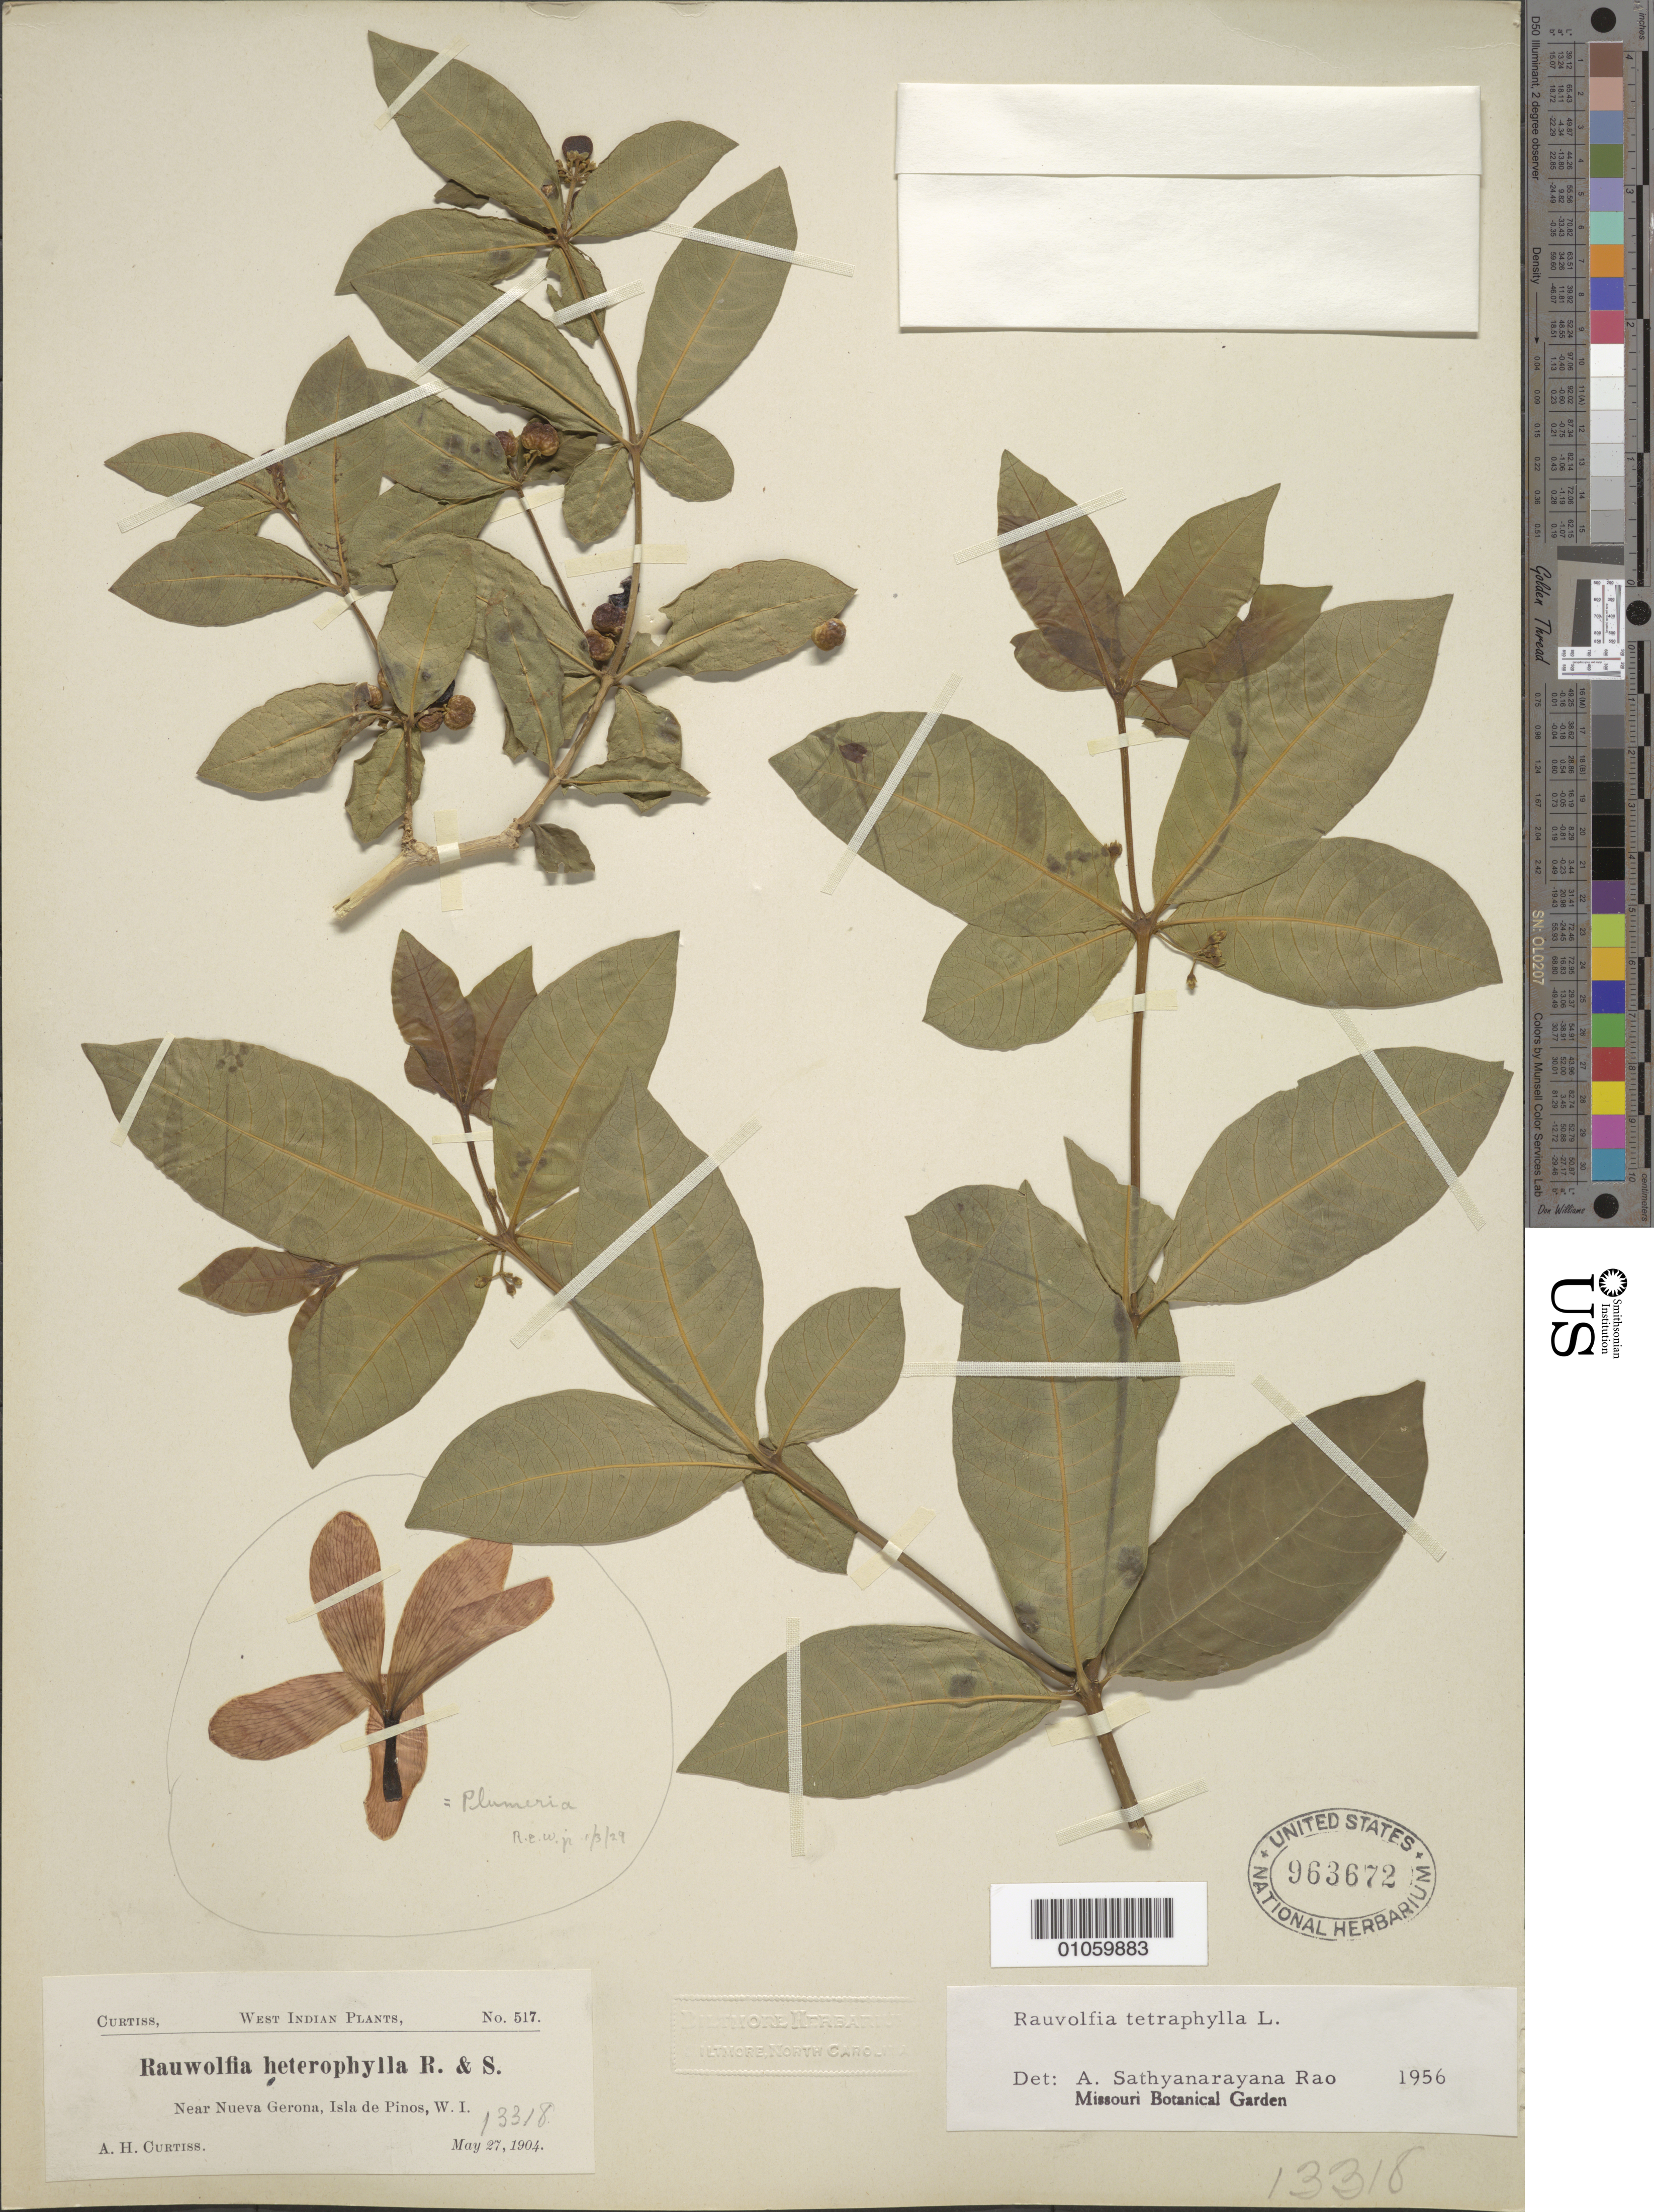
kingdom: Plantae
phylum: Tracheophyta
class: Magnoliopsida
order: Gentianales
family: Apocynaceae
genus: Rauvolfia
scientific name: Rauvolfia tetraphylla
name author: L.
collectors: A. H. Curtiss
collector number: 517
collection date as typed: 27 May 1904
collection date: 1904-05-27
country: Cuba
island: Isla de la Juventud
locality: Isle of Pines, Near Nueva Gerona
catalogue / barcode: US 963672